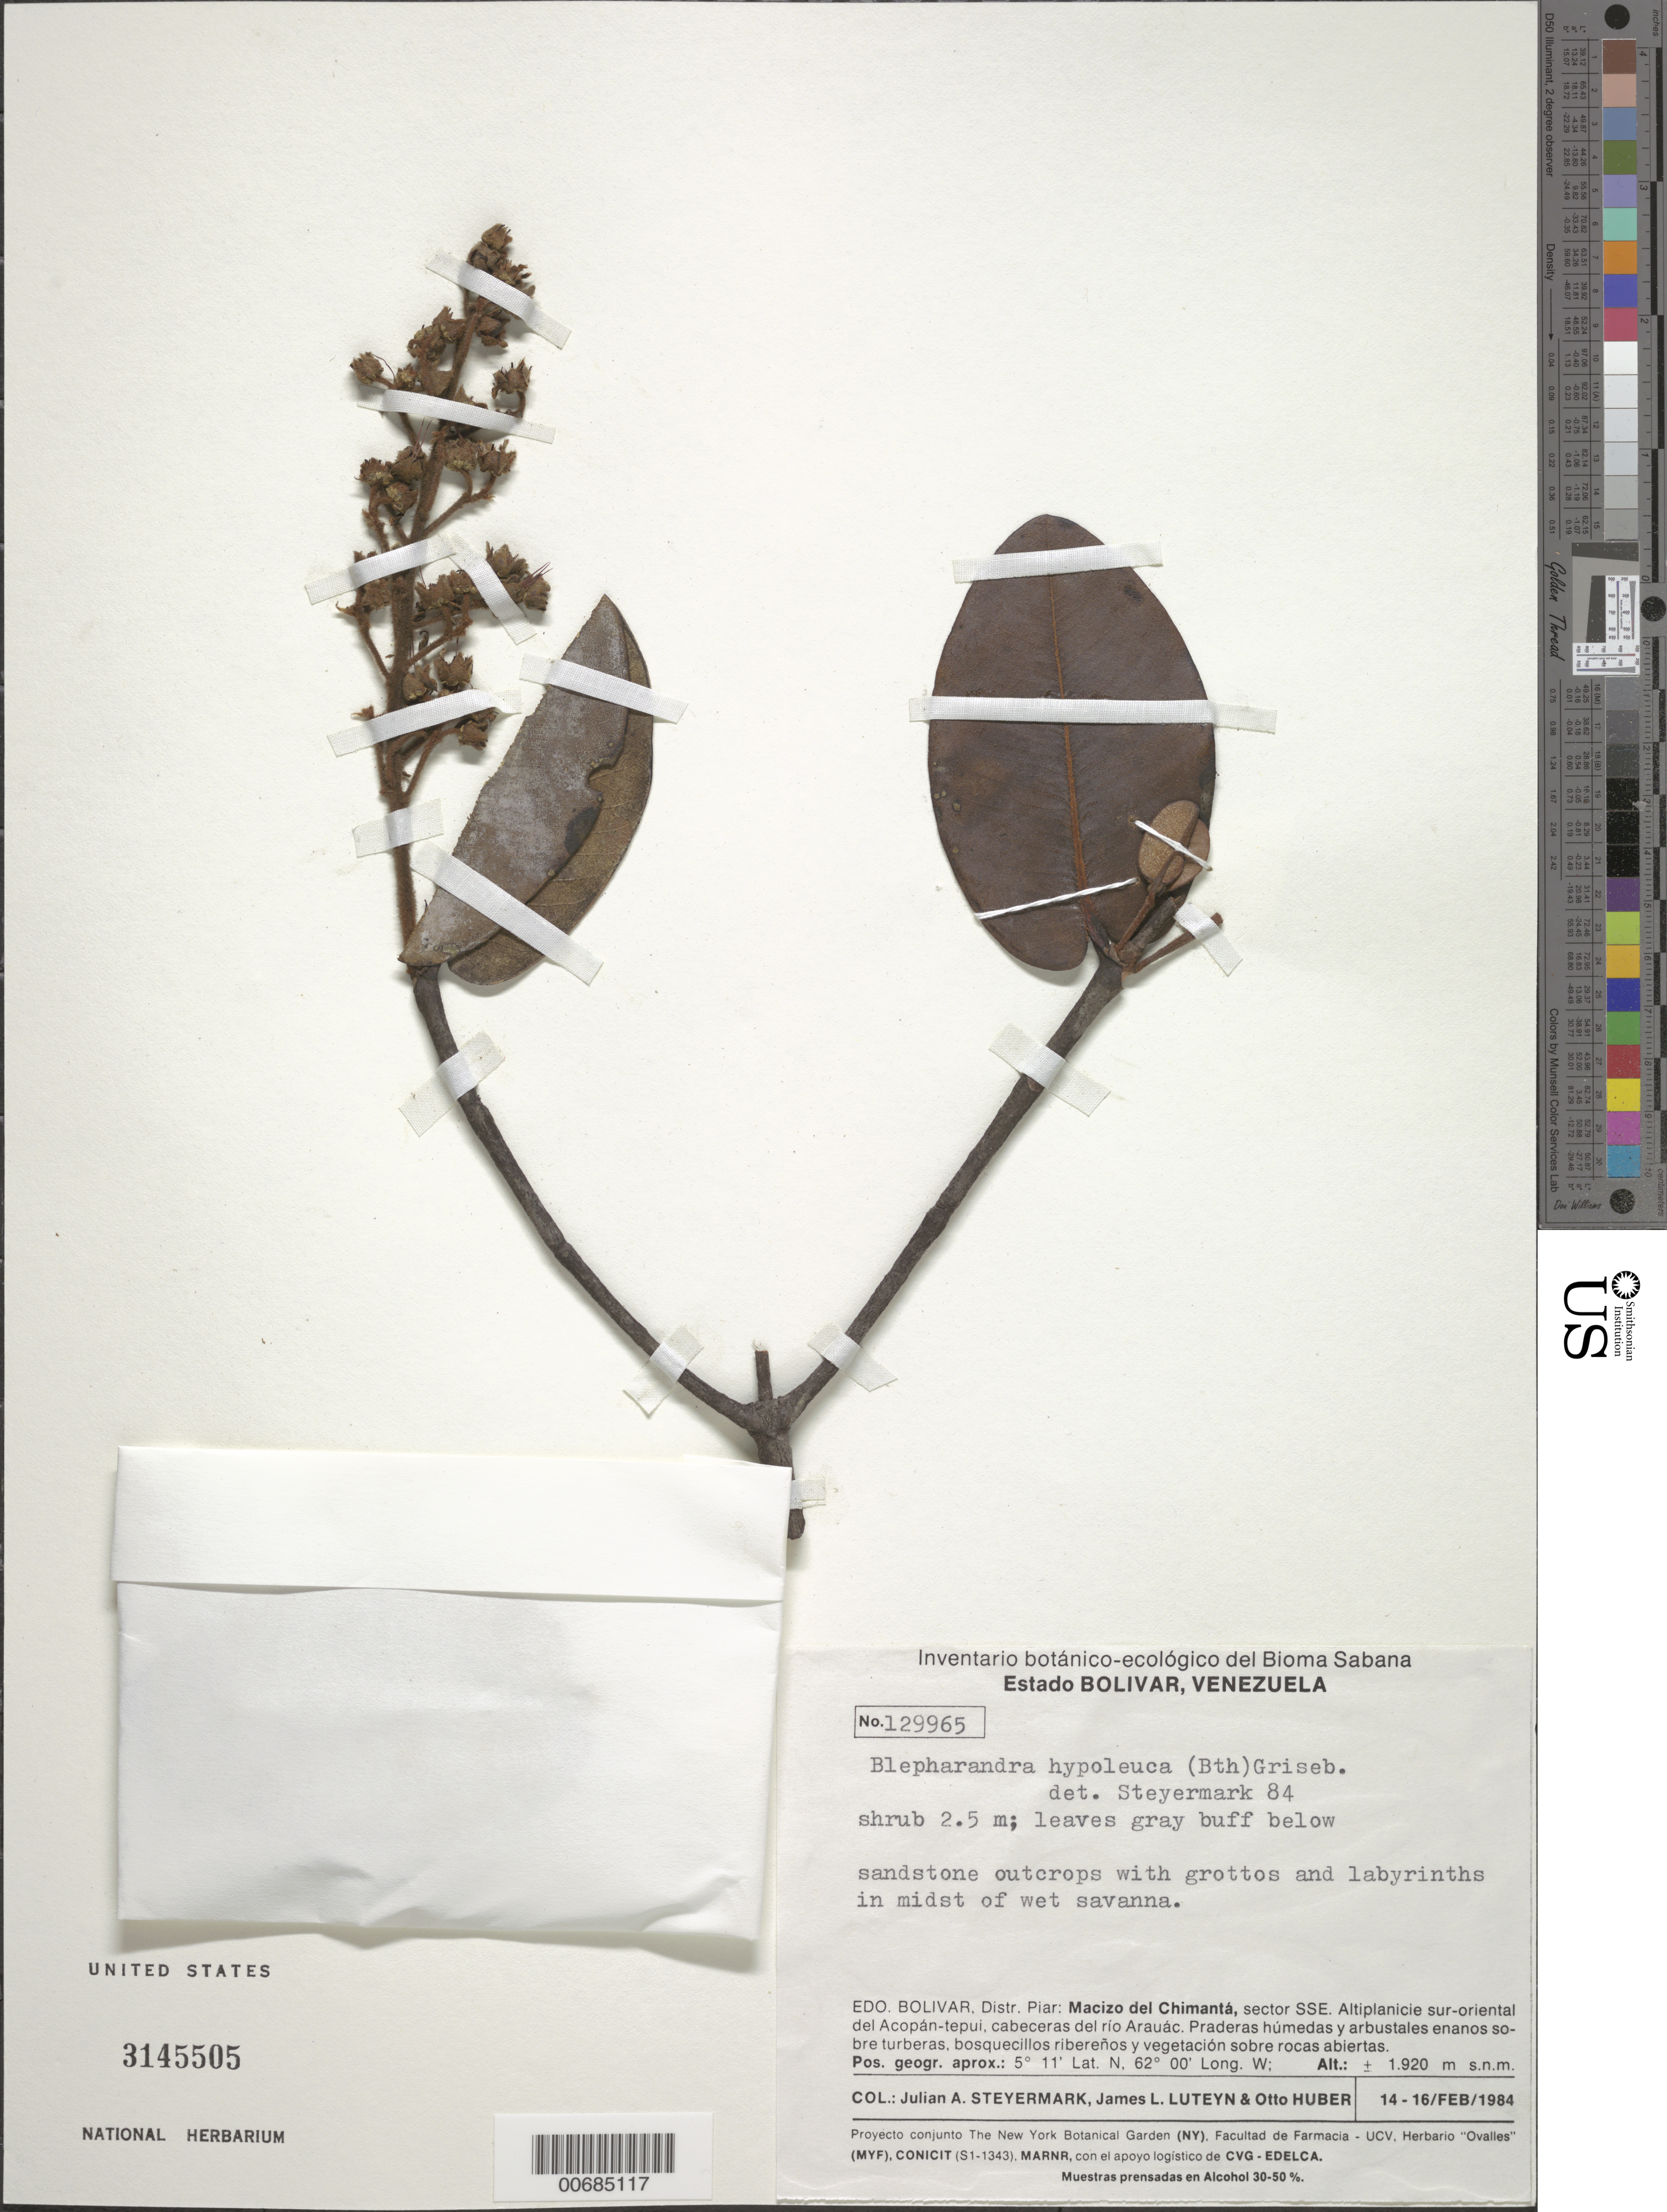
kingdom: Plantae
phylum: Tracheophyta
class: Magnoliopsida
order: Malpighiales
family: Malpighiaceae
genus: Blepharandra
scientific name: Blepharandra hypoleuca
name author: (Benth.) Griseb.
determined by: Steyermark, Julian A., (VEN)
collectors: J. Steyermark, J. L. Luteyn & O. Huber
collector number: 129965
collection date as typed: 14-Feb-84 to 16-Feb-84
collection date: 1984-02-14/1984-02-16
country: Venezuela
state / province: Bolívar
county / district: Piar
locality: Macizo del Chimantá, sector SSE. Altiplanicie sur-oriental del Acopán-tepuí, cabeceras del río Arauác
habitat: Sandstone outcrops with grottos & labyrinths in midst of wet savanna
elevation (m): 1920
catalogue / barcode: US 3145505